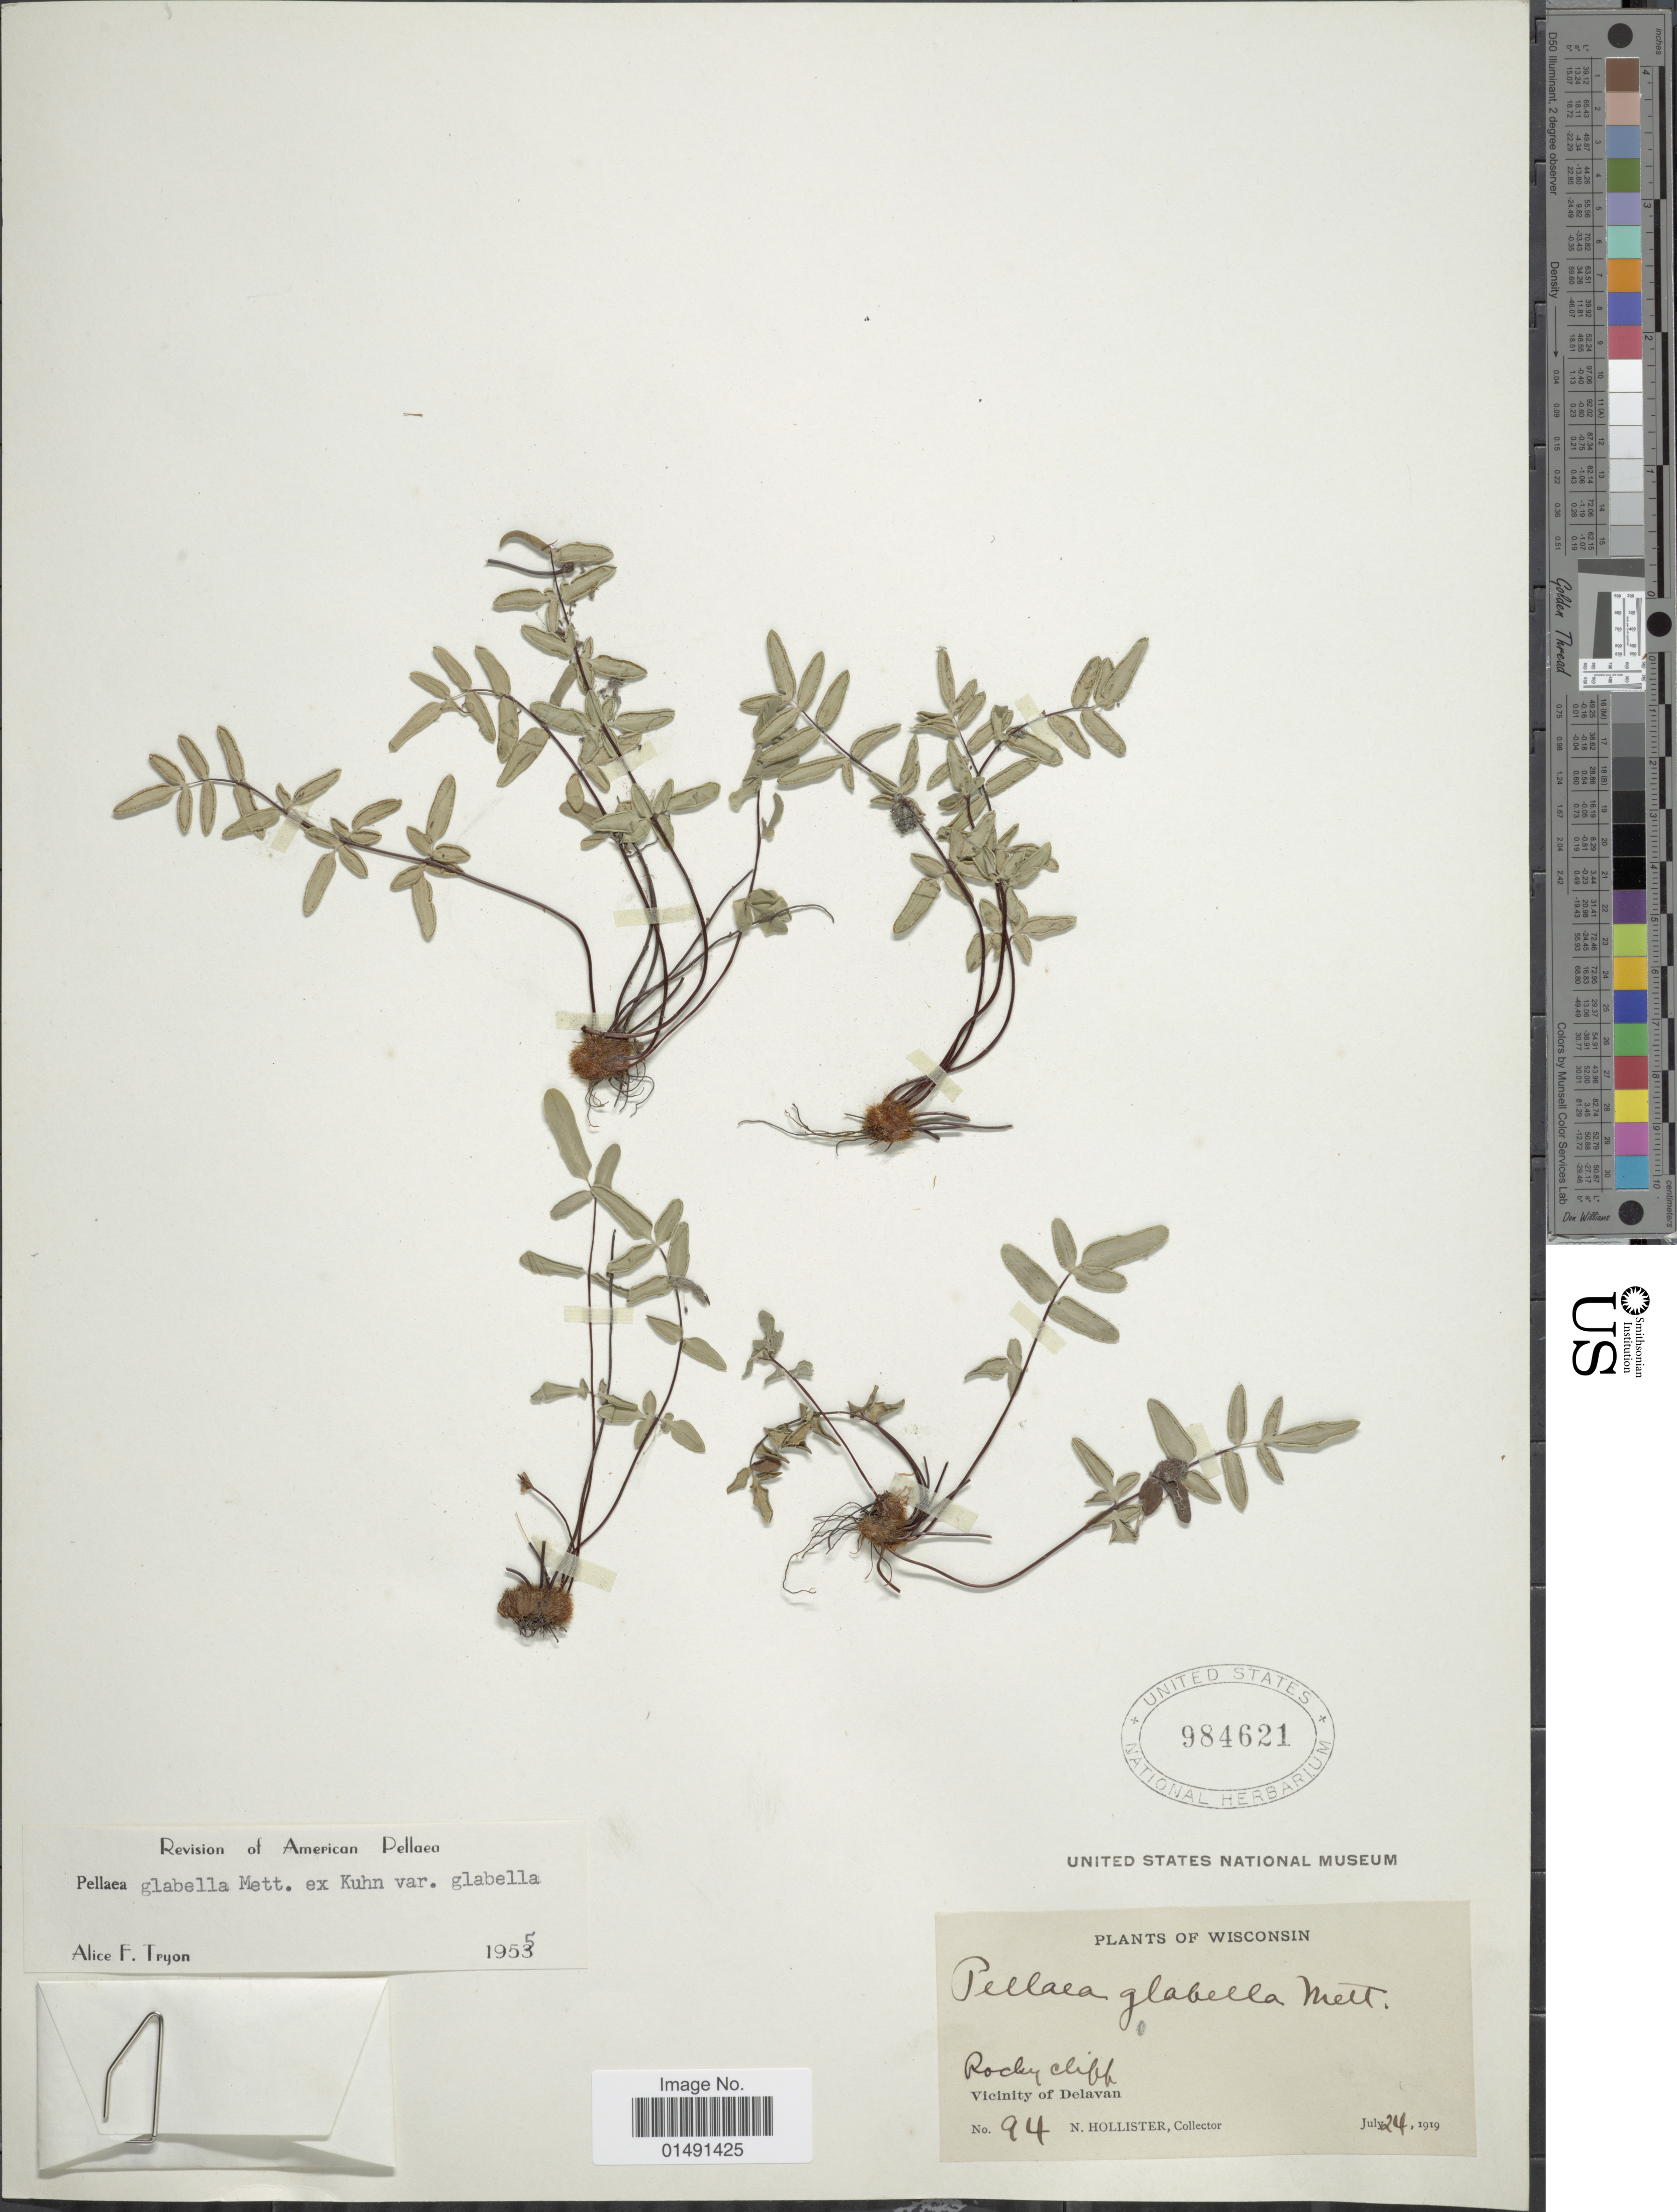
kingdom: Plantae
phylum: Tracheophyta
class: Polypodiopsida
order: Polypodiales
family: Pteridaceae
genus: Pellaea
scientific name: Pellaea glabella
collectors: N. Hollister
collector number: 94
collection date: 1919-07-24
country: United States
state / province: Wisconsin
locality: Rocky cliff, Vicinity of Delavan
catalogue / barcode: US 984621